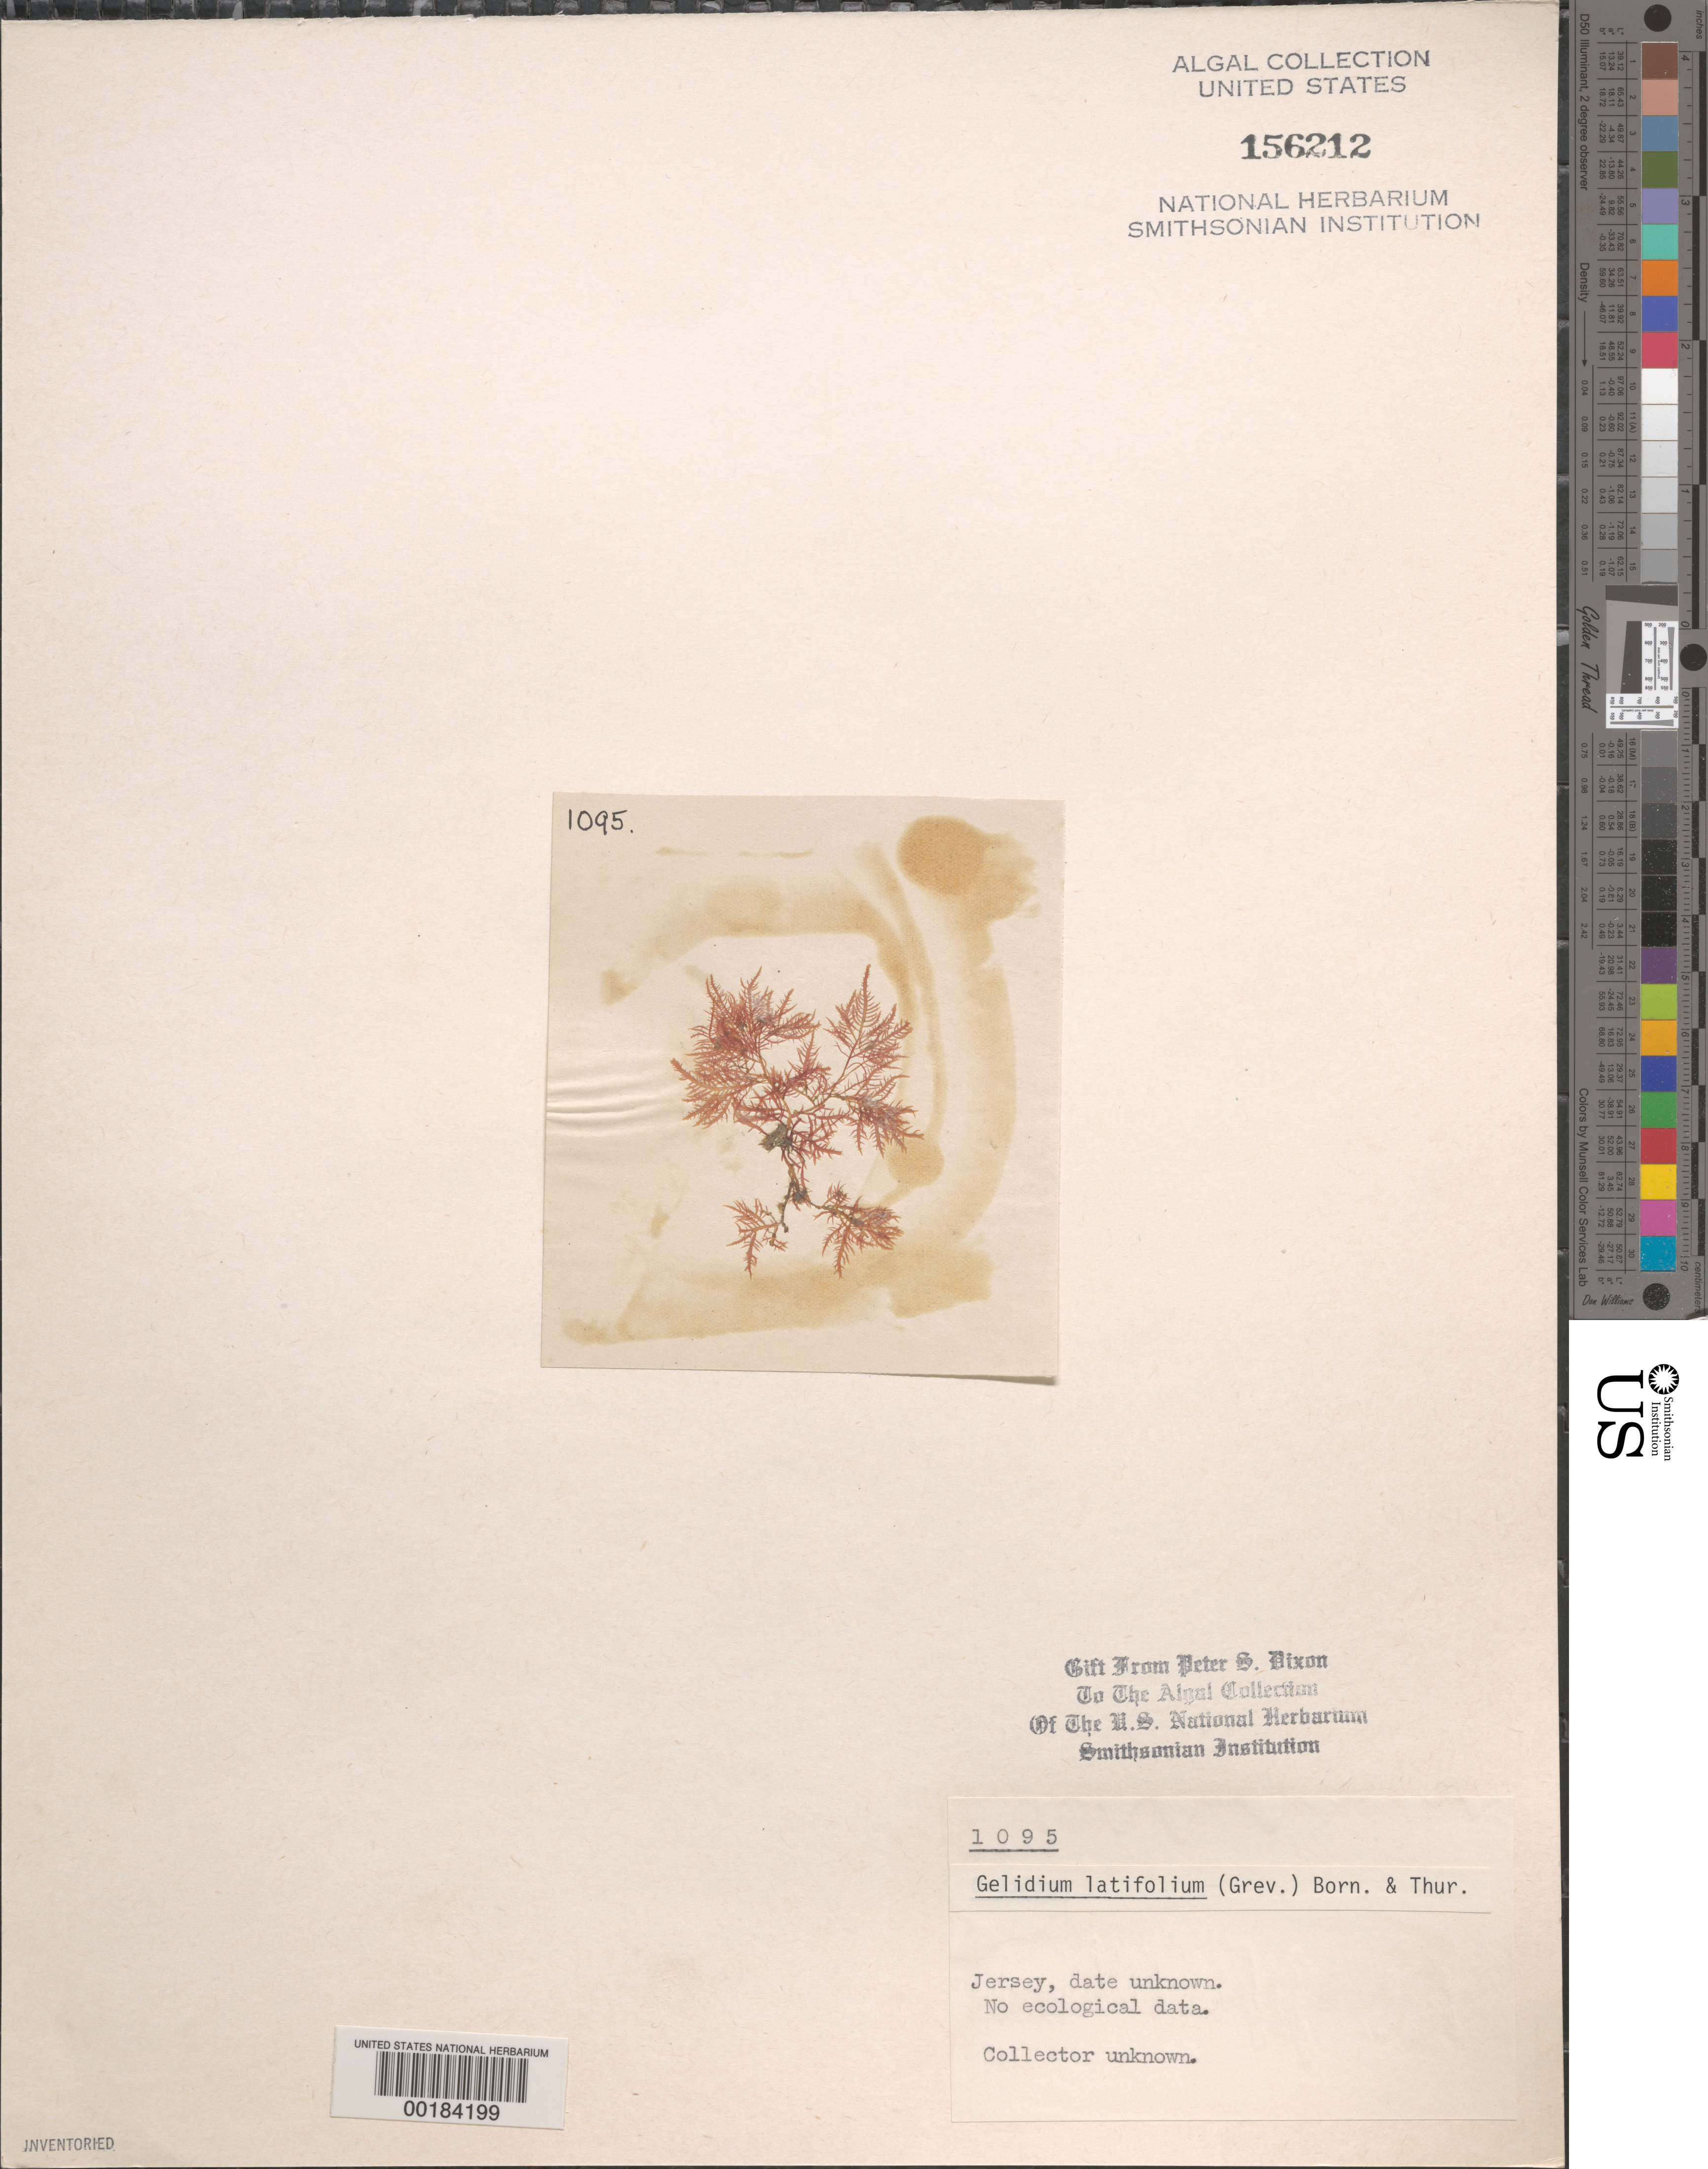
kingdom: Plantae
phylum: Rhodophyta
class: Florideophyceae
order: Gelidiales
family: Gelidiaceae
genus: Gelidium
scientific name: Gelidium spinosum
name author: (S.G. Gmel.) P.C. Silva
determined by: Algae name updating Project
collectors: P. S. Dixon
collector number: PSD 1095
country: United Kingdom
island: Jersey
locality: Channel Islands. Bailiwick of Jersey.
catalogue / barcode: US 156212